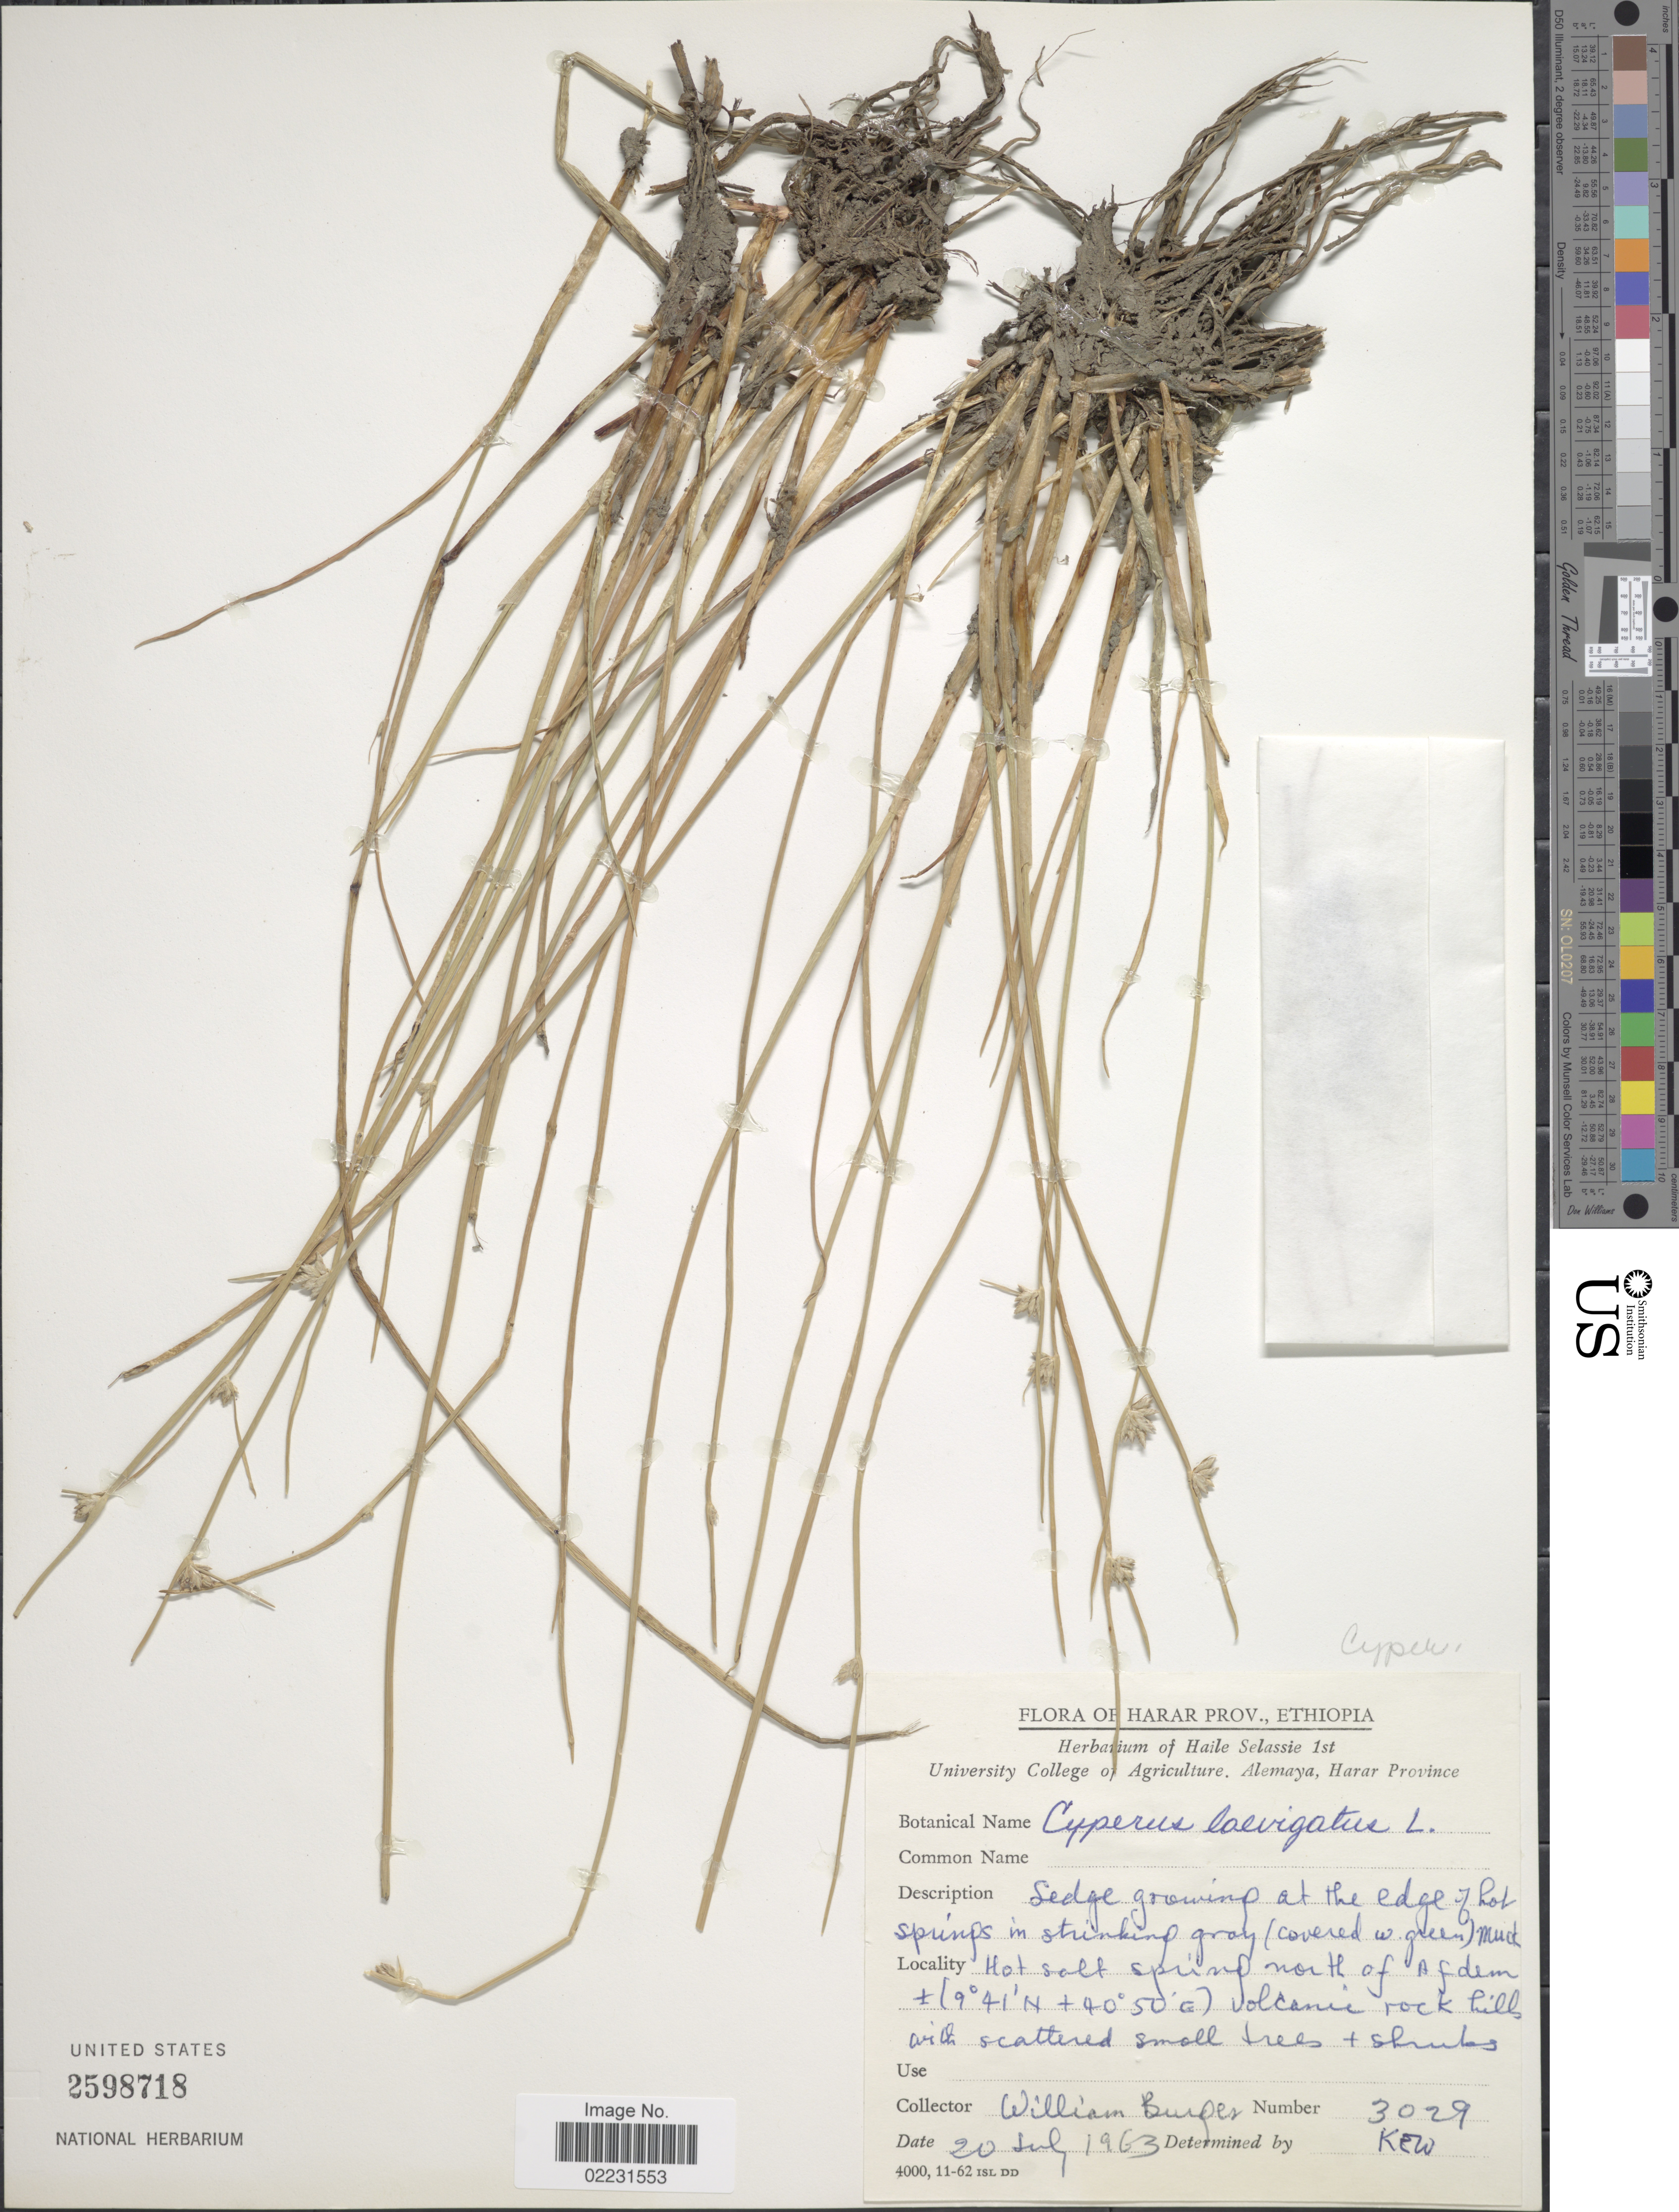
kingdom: Plantae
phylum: Tracheophyta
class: Liliopsida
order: Poales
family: Cyperaceae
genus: Cyperus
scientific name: Cyperus laevigatus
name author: L.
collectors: W. Burger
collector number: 3029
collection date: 1963-07-20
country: Ethiopia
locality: Harar Prov. Ethiopia. Hot salt spring north of Afdem, volcanic rock hills.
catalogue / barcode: US 2598718